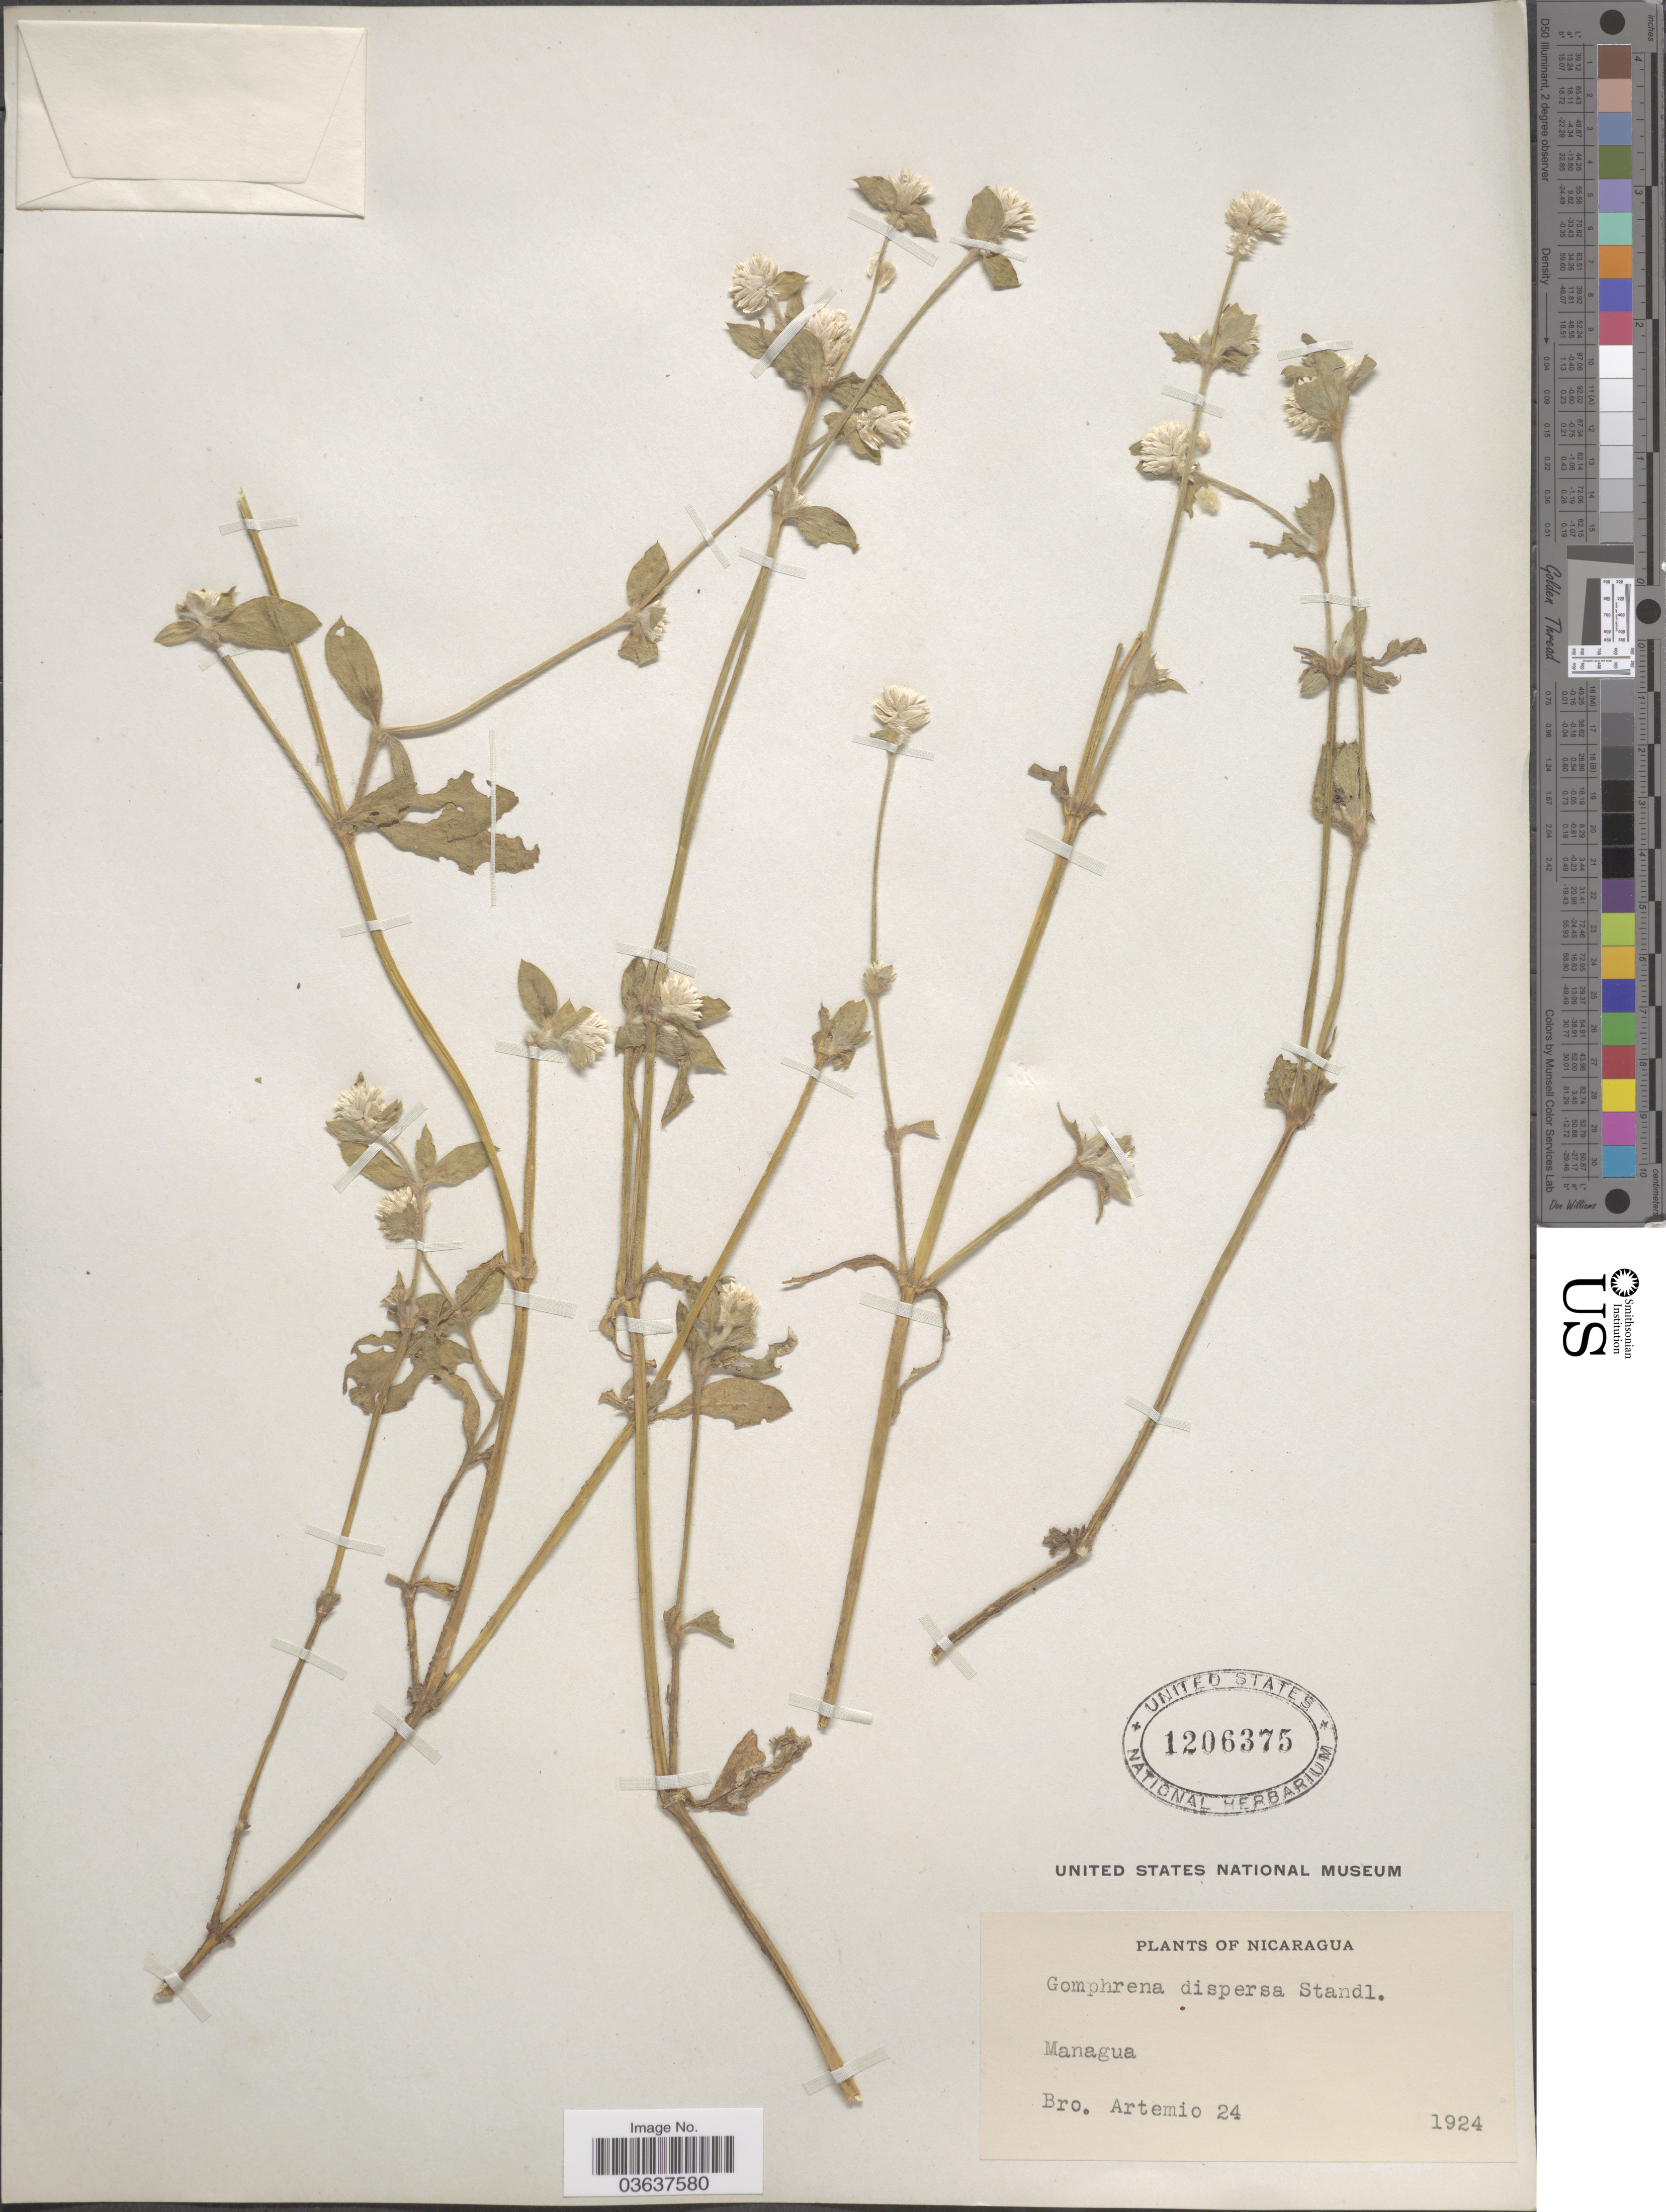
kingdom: Plantae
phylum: Tracheophyta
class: Magnoliopsida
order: Caryophyllales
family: Amaranthaceae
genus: Gomphrena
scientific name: Gomphrena dispersa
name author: Standl.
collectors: B. Artemio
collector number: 24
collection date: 1924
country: Nicaragua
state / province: Managua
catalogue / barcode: US 1206375